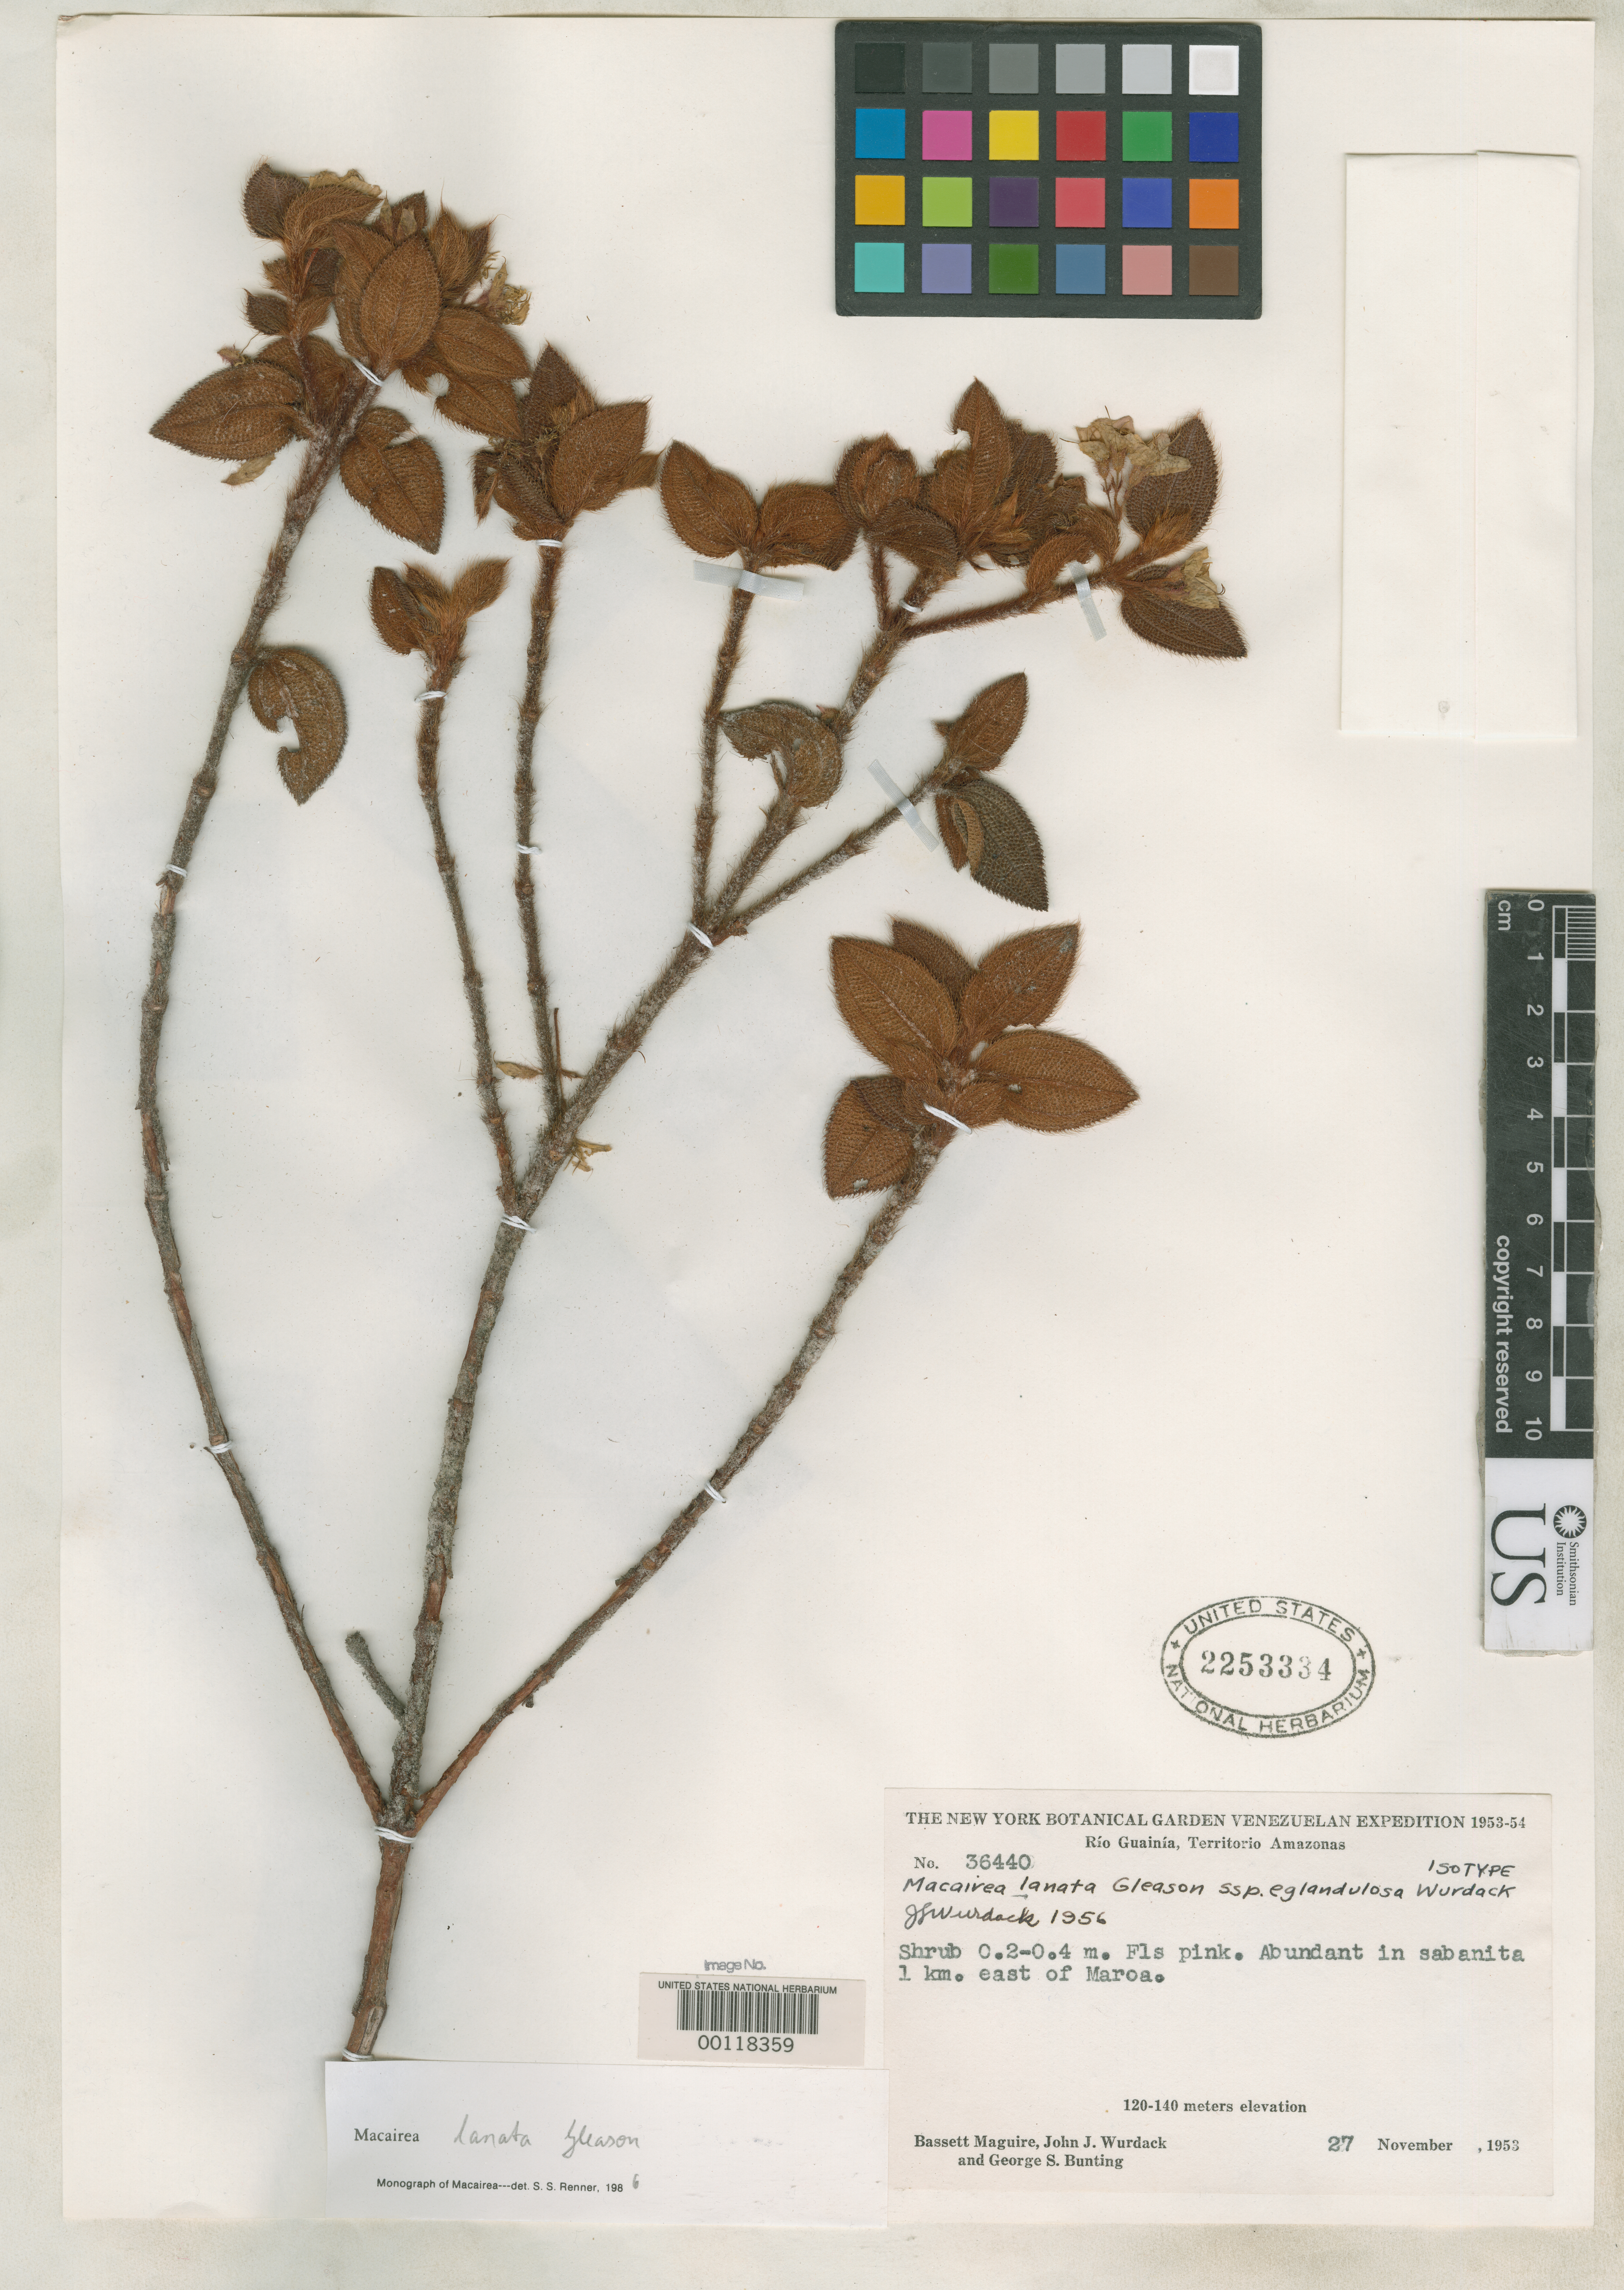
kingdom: Plantae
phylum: Tracheophyta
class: Magnoliopsida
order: Myrtales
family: Melastomataceae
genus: Macairea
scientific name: Macairea lanata subsp. eglandulosa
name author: Wurdack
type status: Isotype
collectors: B. Maguire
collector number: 36440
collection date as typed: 27 Nov 1953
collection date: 1953-11-27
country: Venezuela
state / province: Amazonas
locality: Rio Guainia.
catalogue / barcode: US 2253334